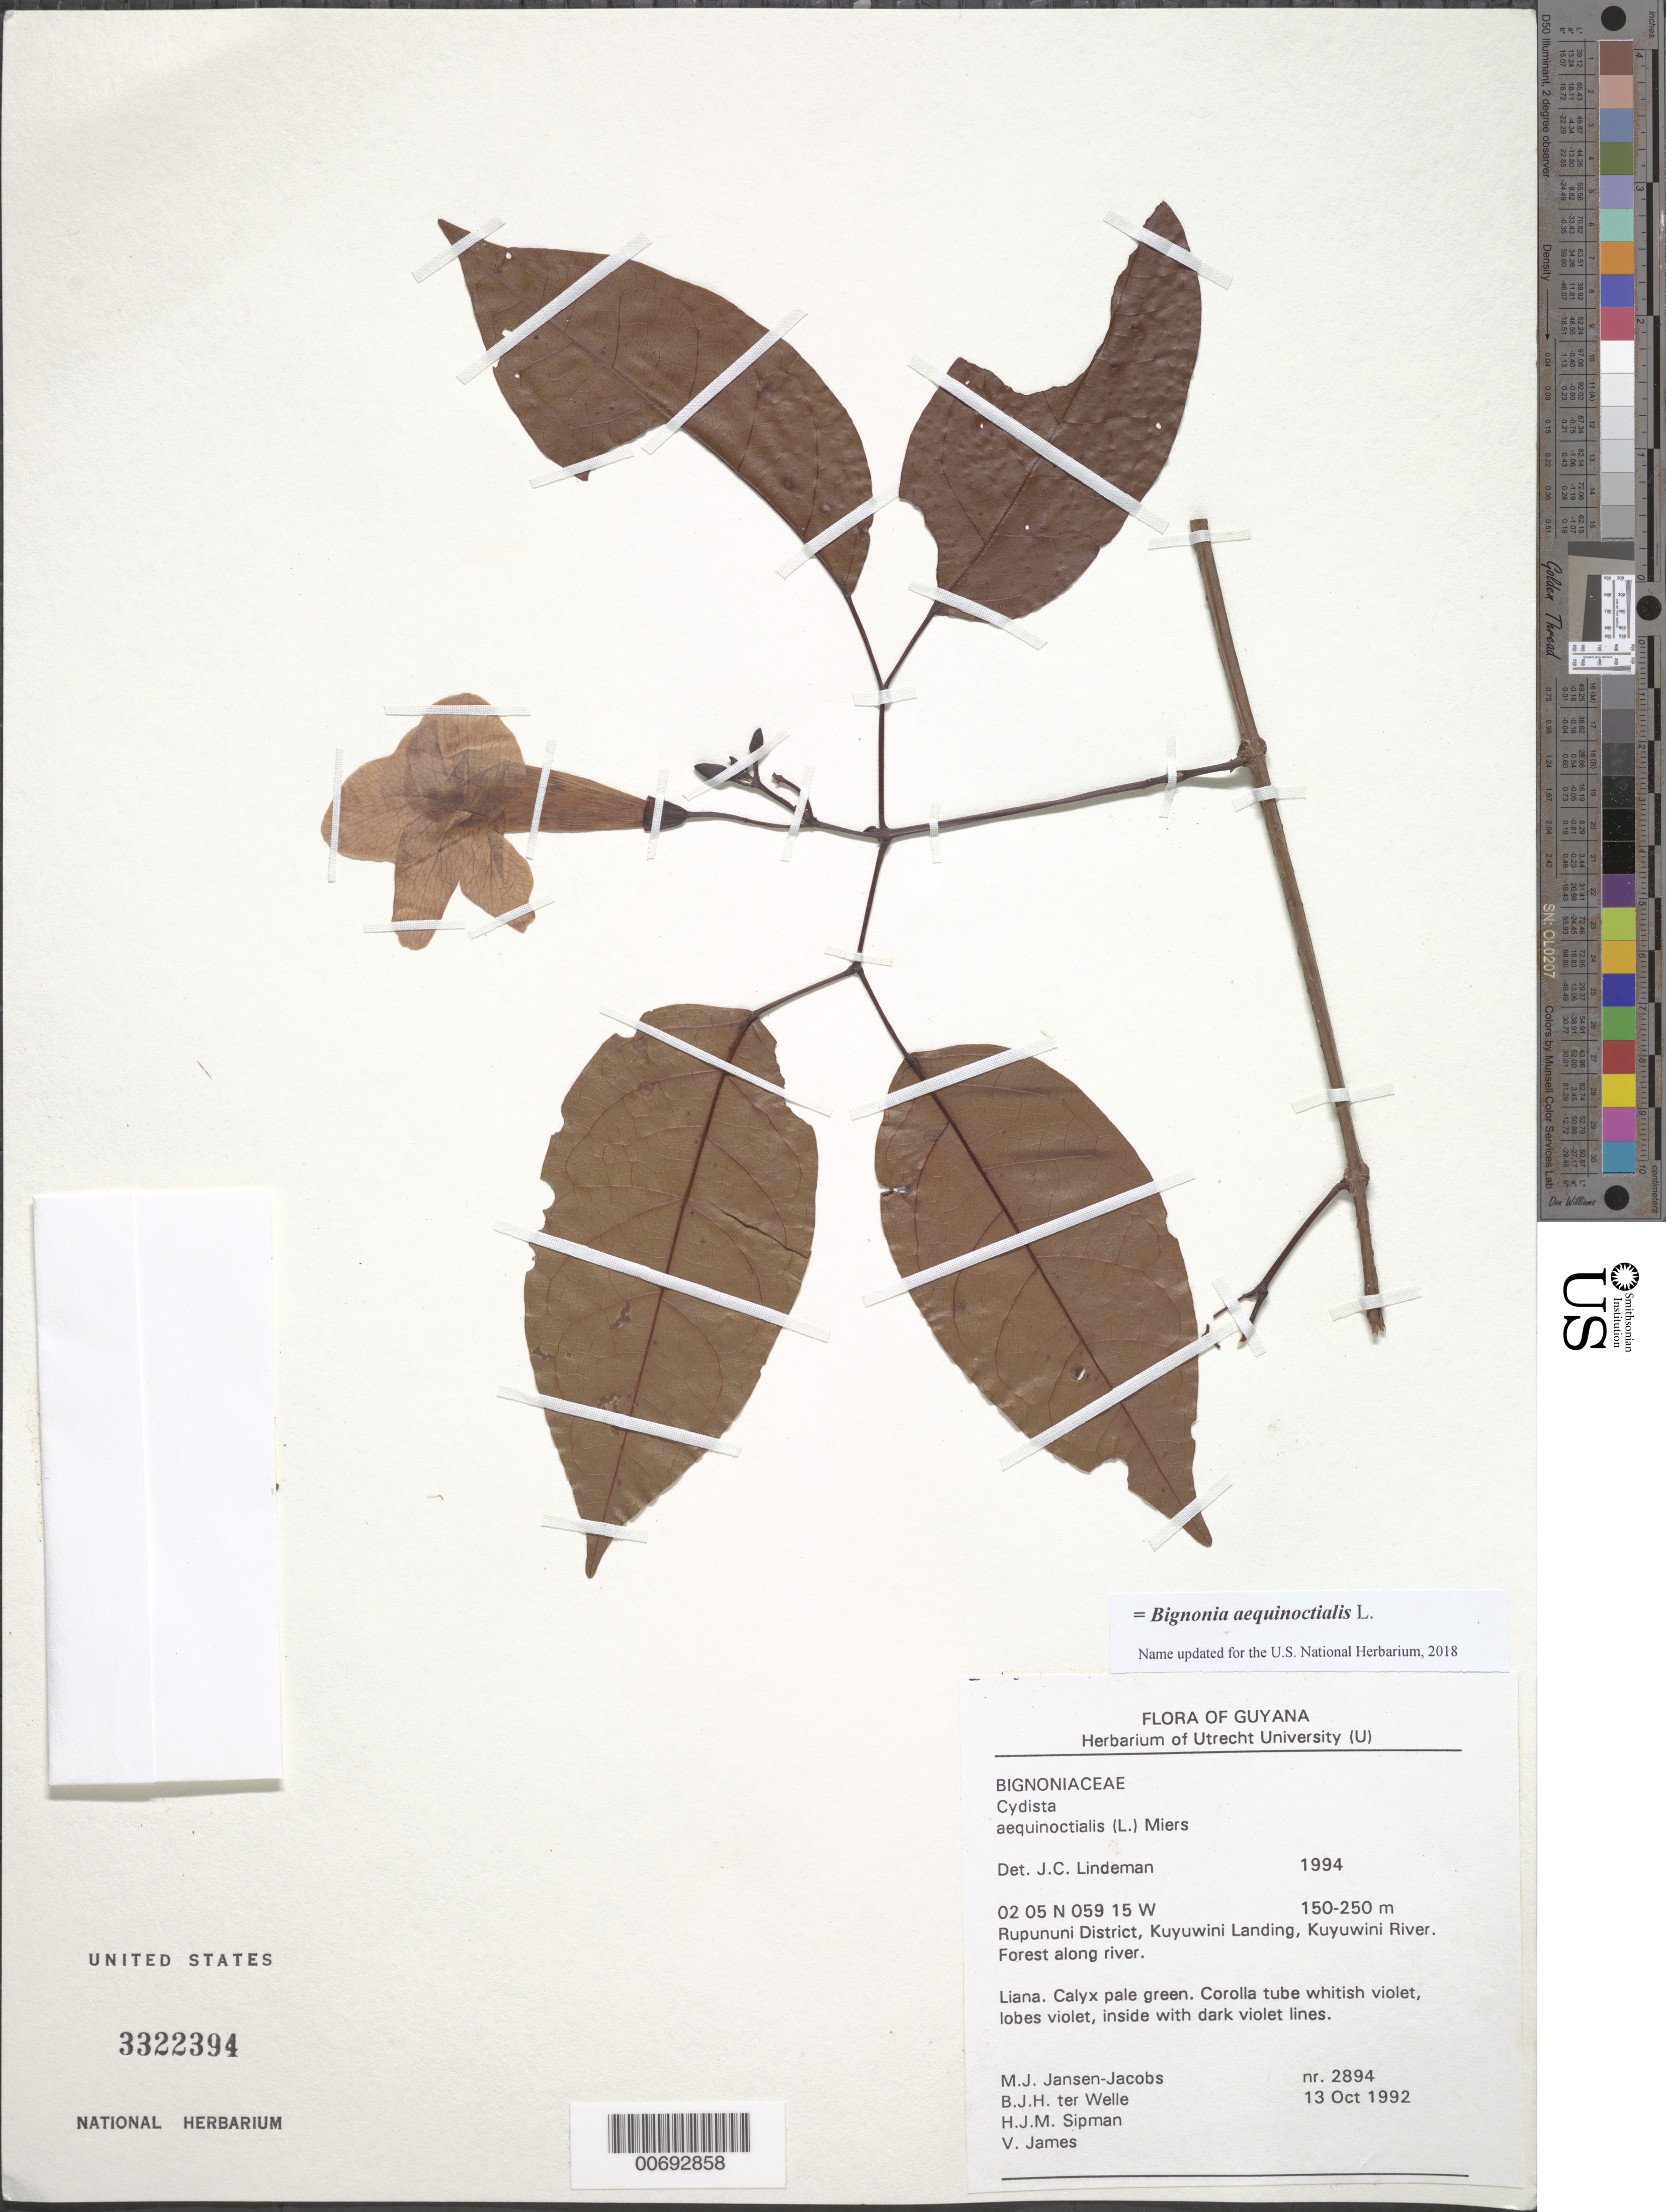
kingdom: Plantae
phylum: Tracheophyta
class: Magnoliopsida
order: Lamiales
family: Bignoniaceae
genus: Bignonia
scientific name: Bignonia aequinoctialis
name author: L.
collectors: M. J. Jansen-Jacobs, B. Welle, H. J. M. Sipman & V. James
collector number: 2894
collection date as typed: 13-Oct-92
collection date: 1992-10-13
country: Guyana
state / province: U. Takutu-U. Essequibo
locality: Kuyuwini Landing, Kuyuwini River, Rupununi District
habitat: Forest along river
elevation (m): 150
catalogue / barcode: US 3322394